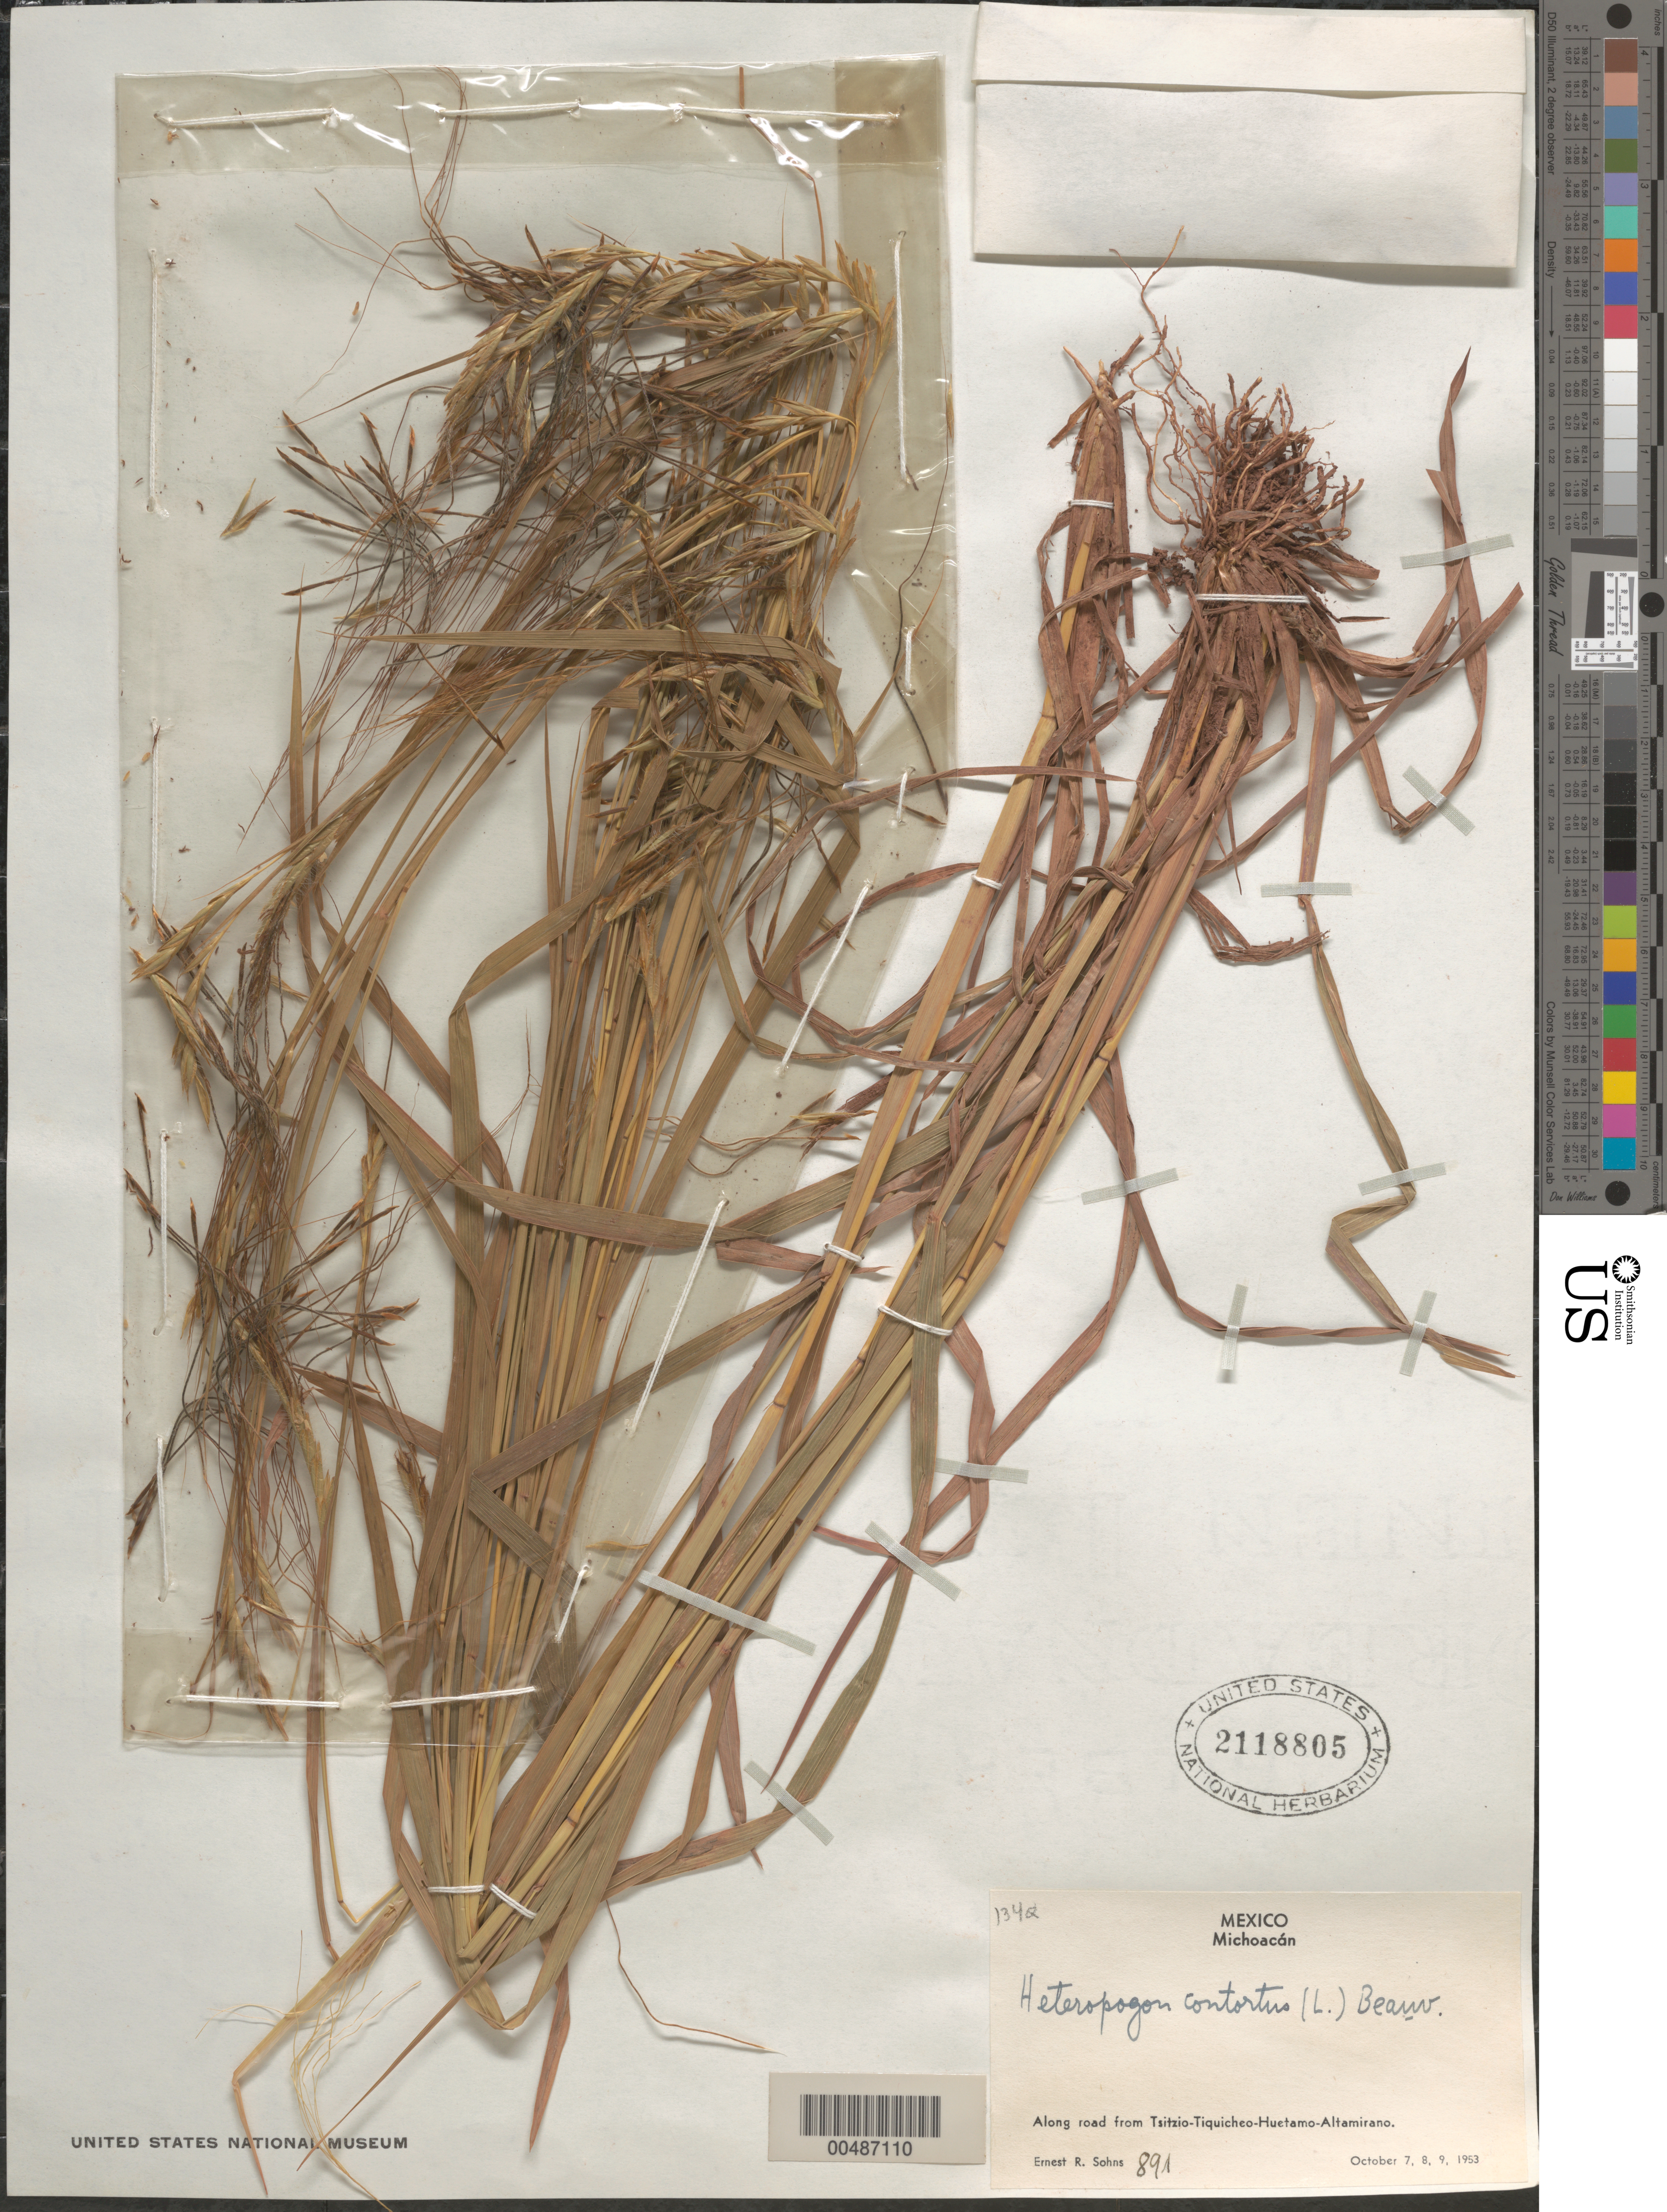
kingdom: Plantae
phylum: Tracheophyta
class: Liliopsida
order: Poales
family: Poaceae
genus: Heteropogon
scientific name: Heteropogon contortus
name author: (L.) P. Beauv. ex Roem. & Schult.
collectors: E. R. Sohns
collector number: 891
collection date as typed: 7 Oct 1953 to 9 Oct 1953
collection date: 1953-10-07/1953-10-09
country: Mexico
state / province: Michoacán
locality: Along rd from Tsitzio-Tiquicheo-Huetamo-Altamirano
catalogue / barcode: US 2118805